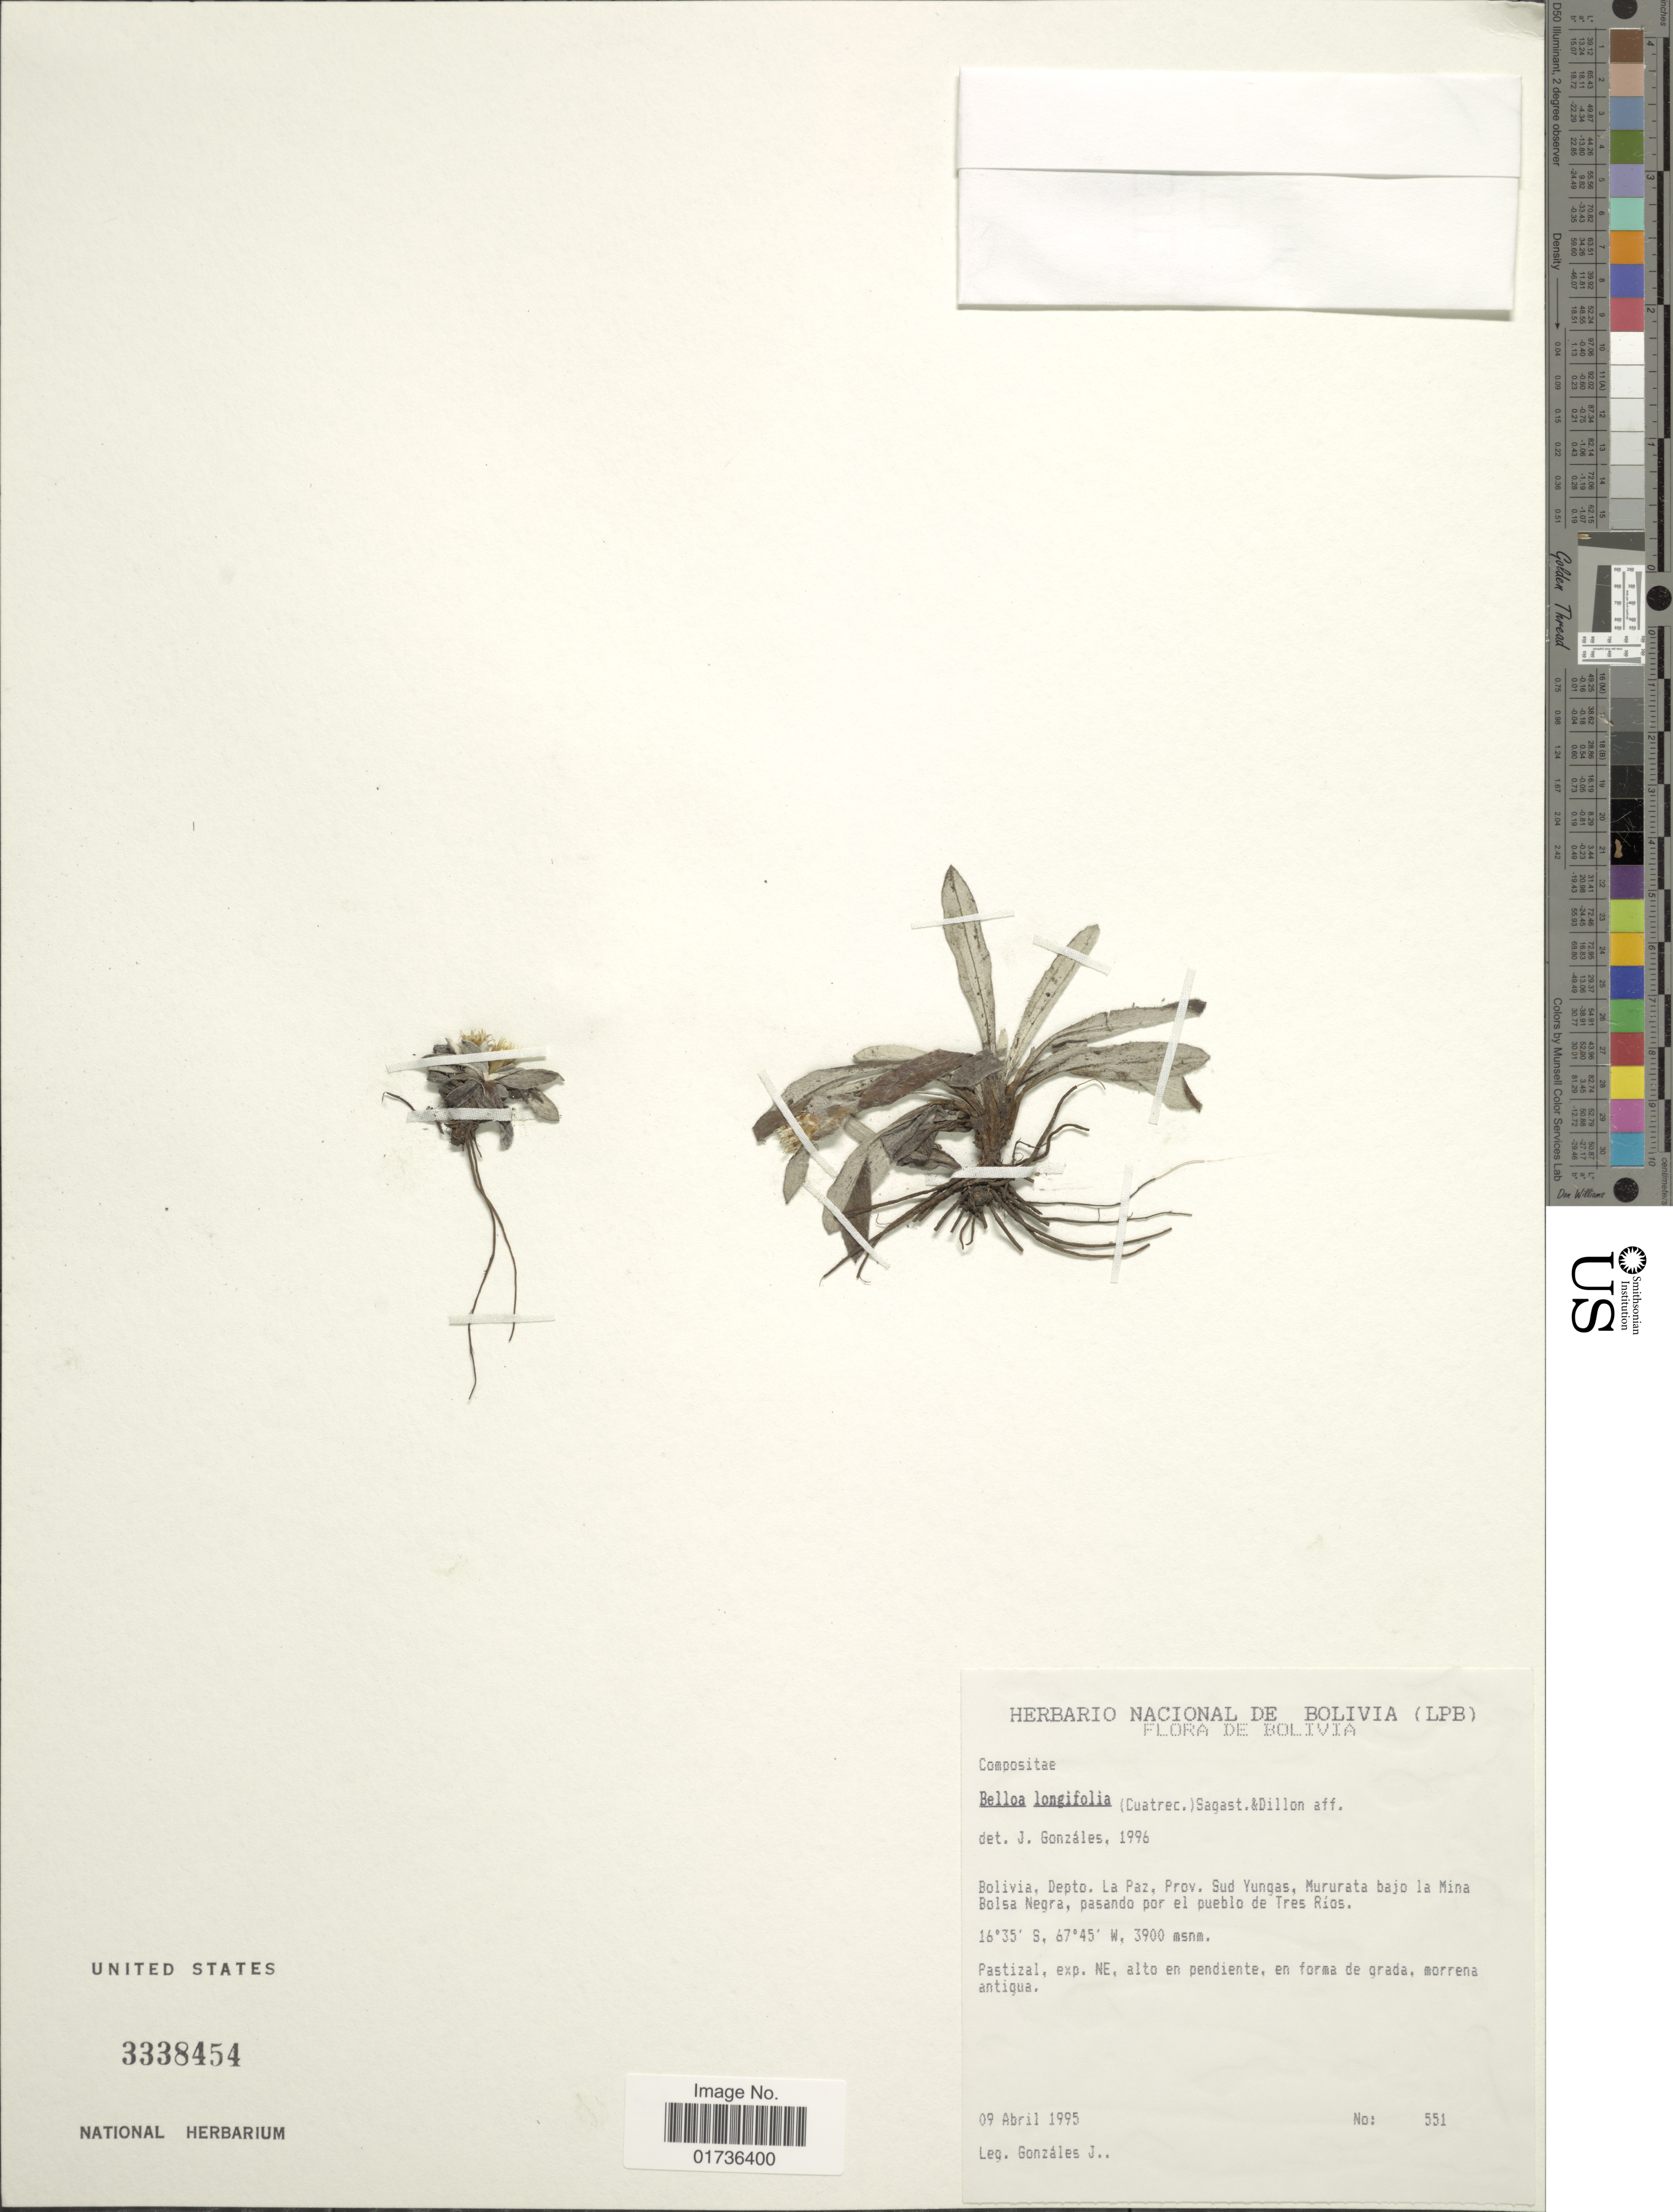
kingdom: Plantae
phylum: Tracheophyta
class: Magnoliopsida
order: Asterales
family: Asteraceae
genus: Belloa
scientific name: Belloa longifolia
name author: (Cuatrec. & Aristeg.) Sagást. & M.O. Dillon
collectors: J. Gonzales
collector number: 551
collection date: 1995-04-09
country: Bolivia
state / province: La Paz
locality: Depto. La Paz, Prov. Sud Yungas, Mururata bajo la Mina Bolsa Negra, pasando por el pueblo de Tres Rios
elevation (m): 3900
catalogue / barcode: US 3338454